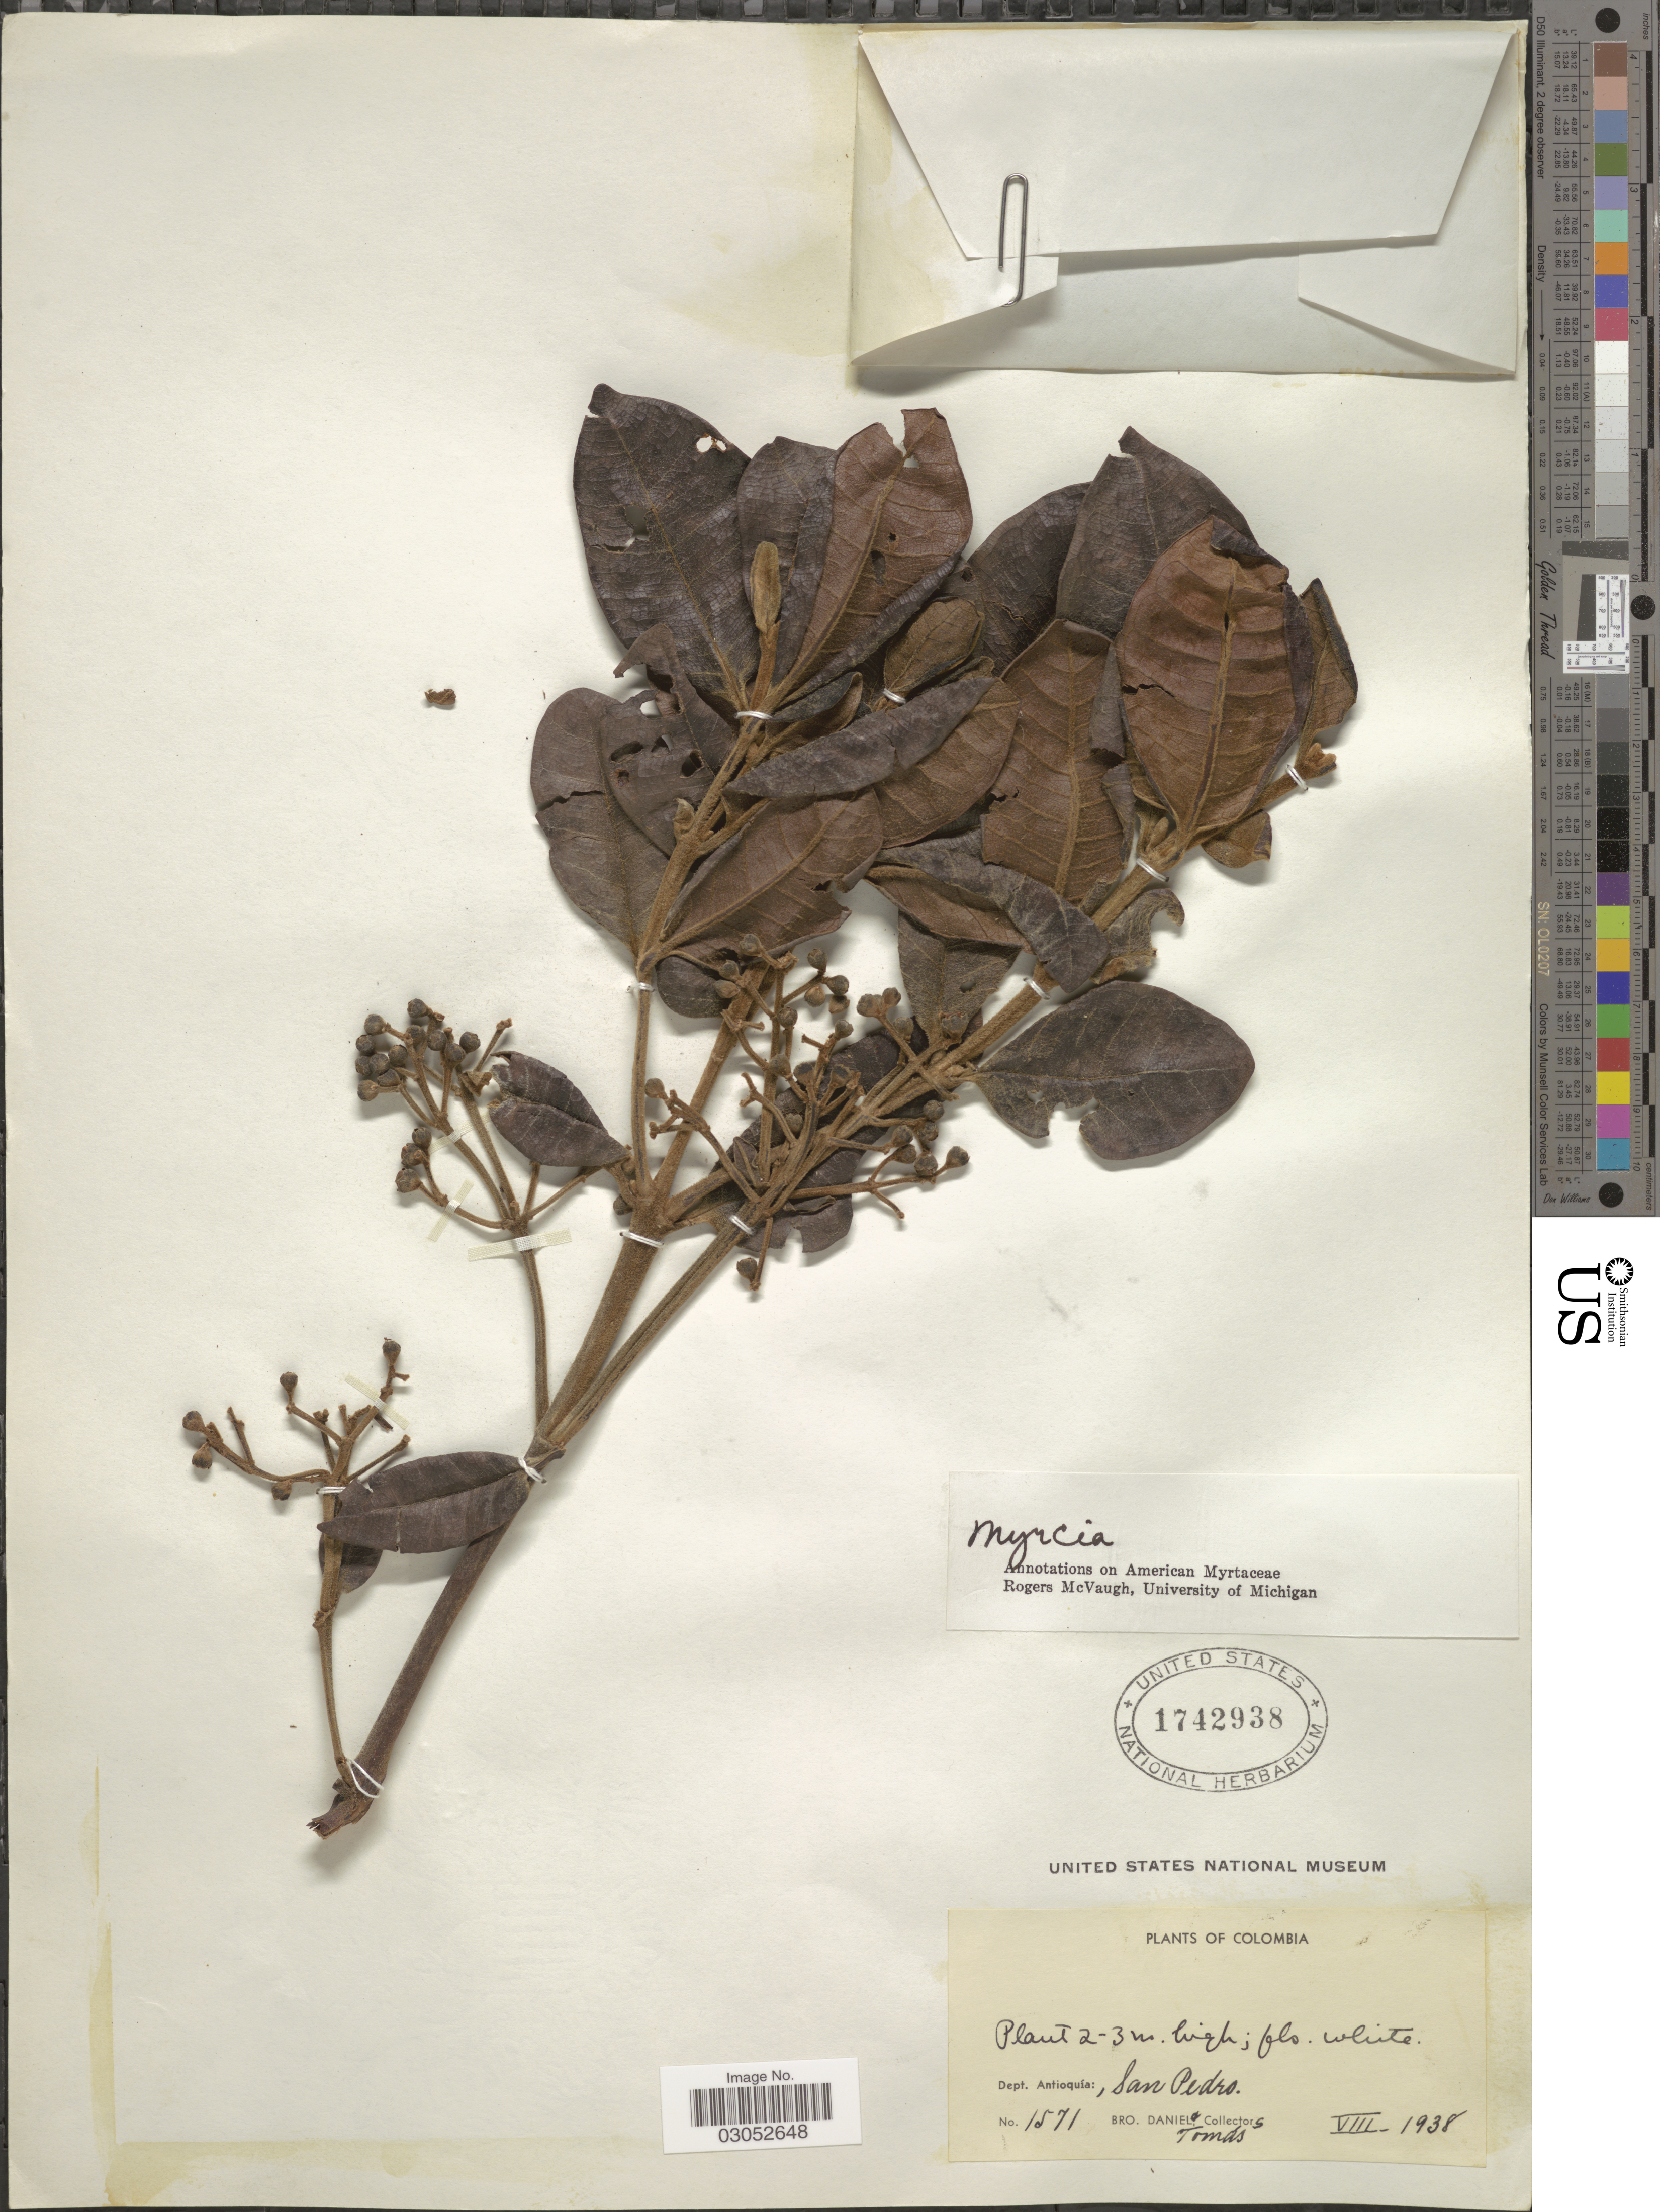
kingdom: Plantae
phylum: Tracheophyta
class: Magnoliopsida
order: Myrtales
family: Myrtaceae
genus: Myrcia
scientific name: Myrcia sp.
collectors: B. Tomas & -. Tomas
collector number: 1571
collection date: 1938-08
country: Colombia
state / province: Antioquia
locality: Dept. Antioquia: San Pedro.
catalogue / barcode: US 1742938